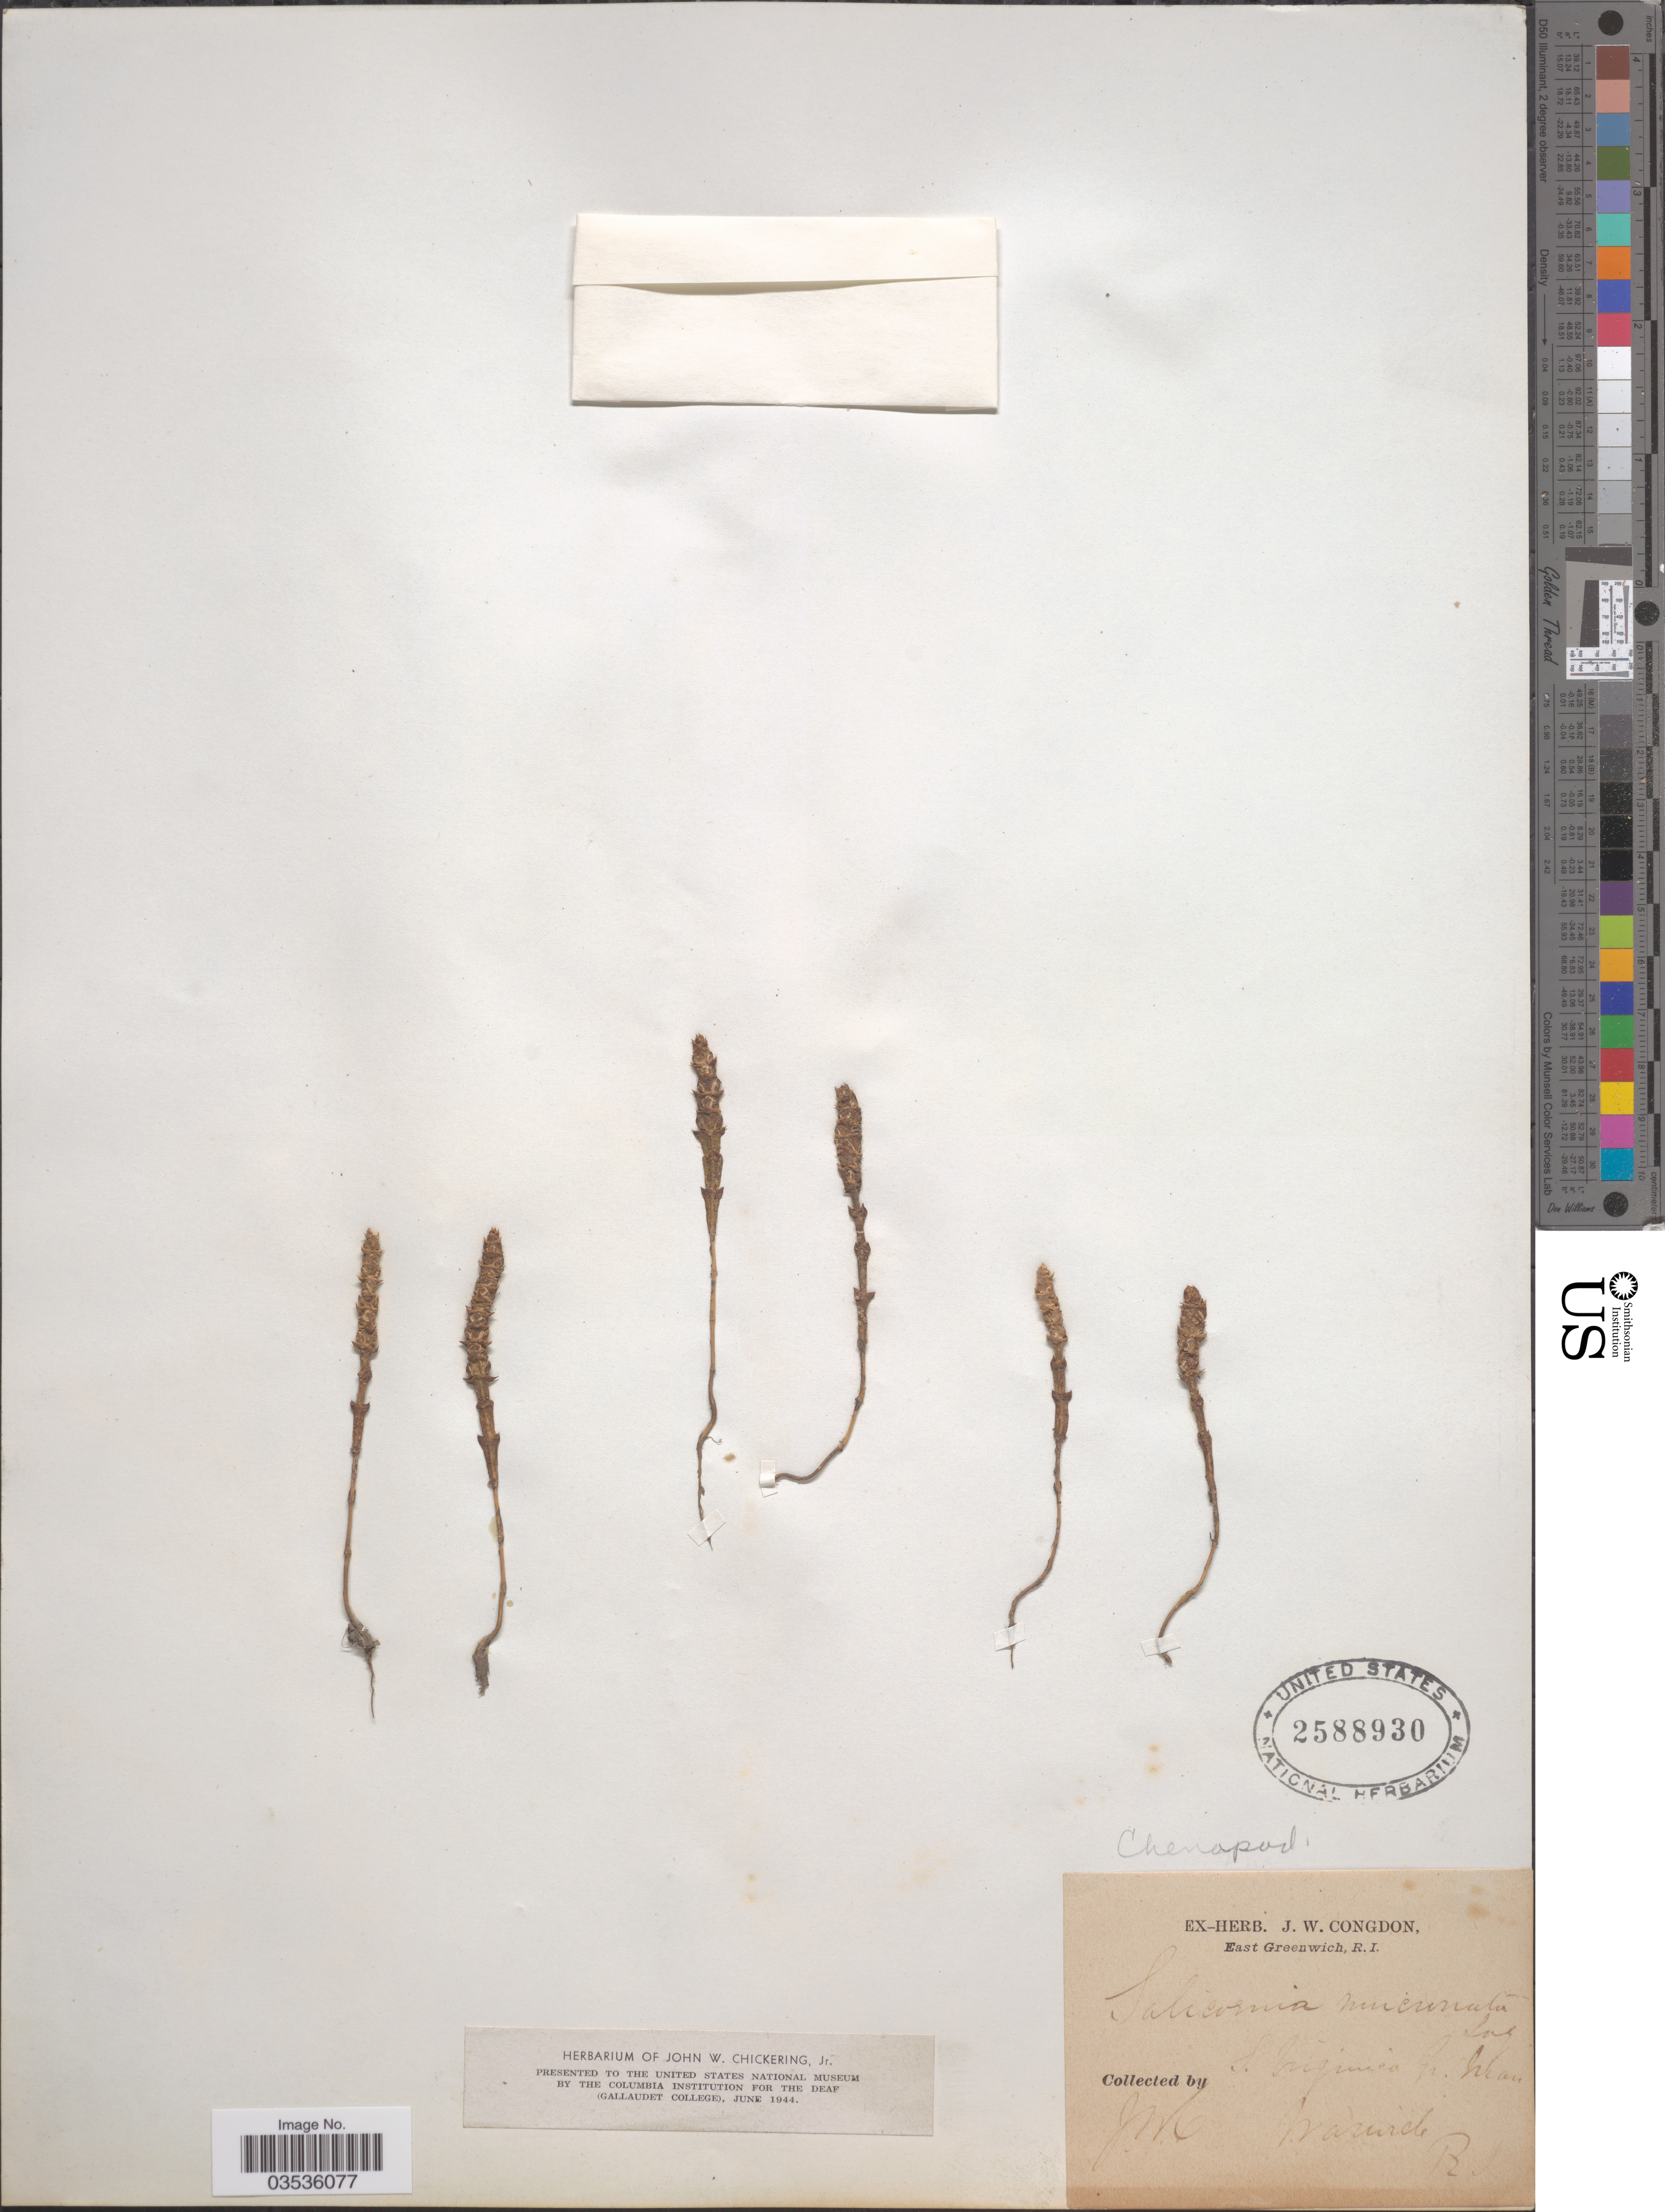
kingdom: Plantae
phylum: Tracheophyta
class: Magnoliopsida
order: Caryophyllales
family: Amaranthaceae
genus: Salicornia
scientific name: Salicornia mucronata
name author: Lag.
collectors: J. W. Congdon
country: United States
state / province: Rhode Island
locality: Warwick.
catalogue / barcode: US 2588930